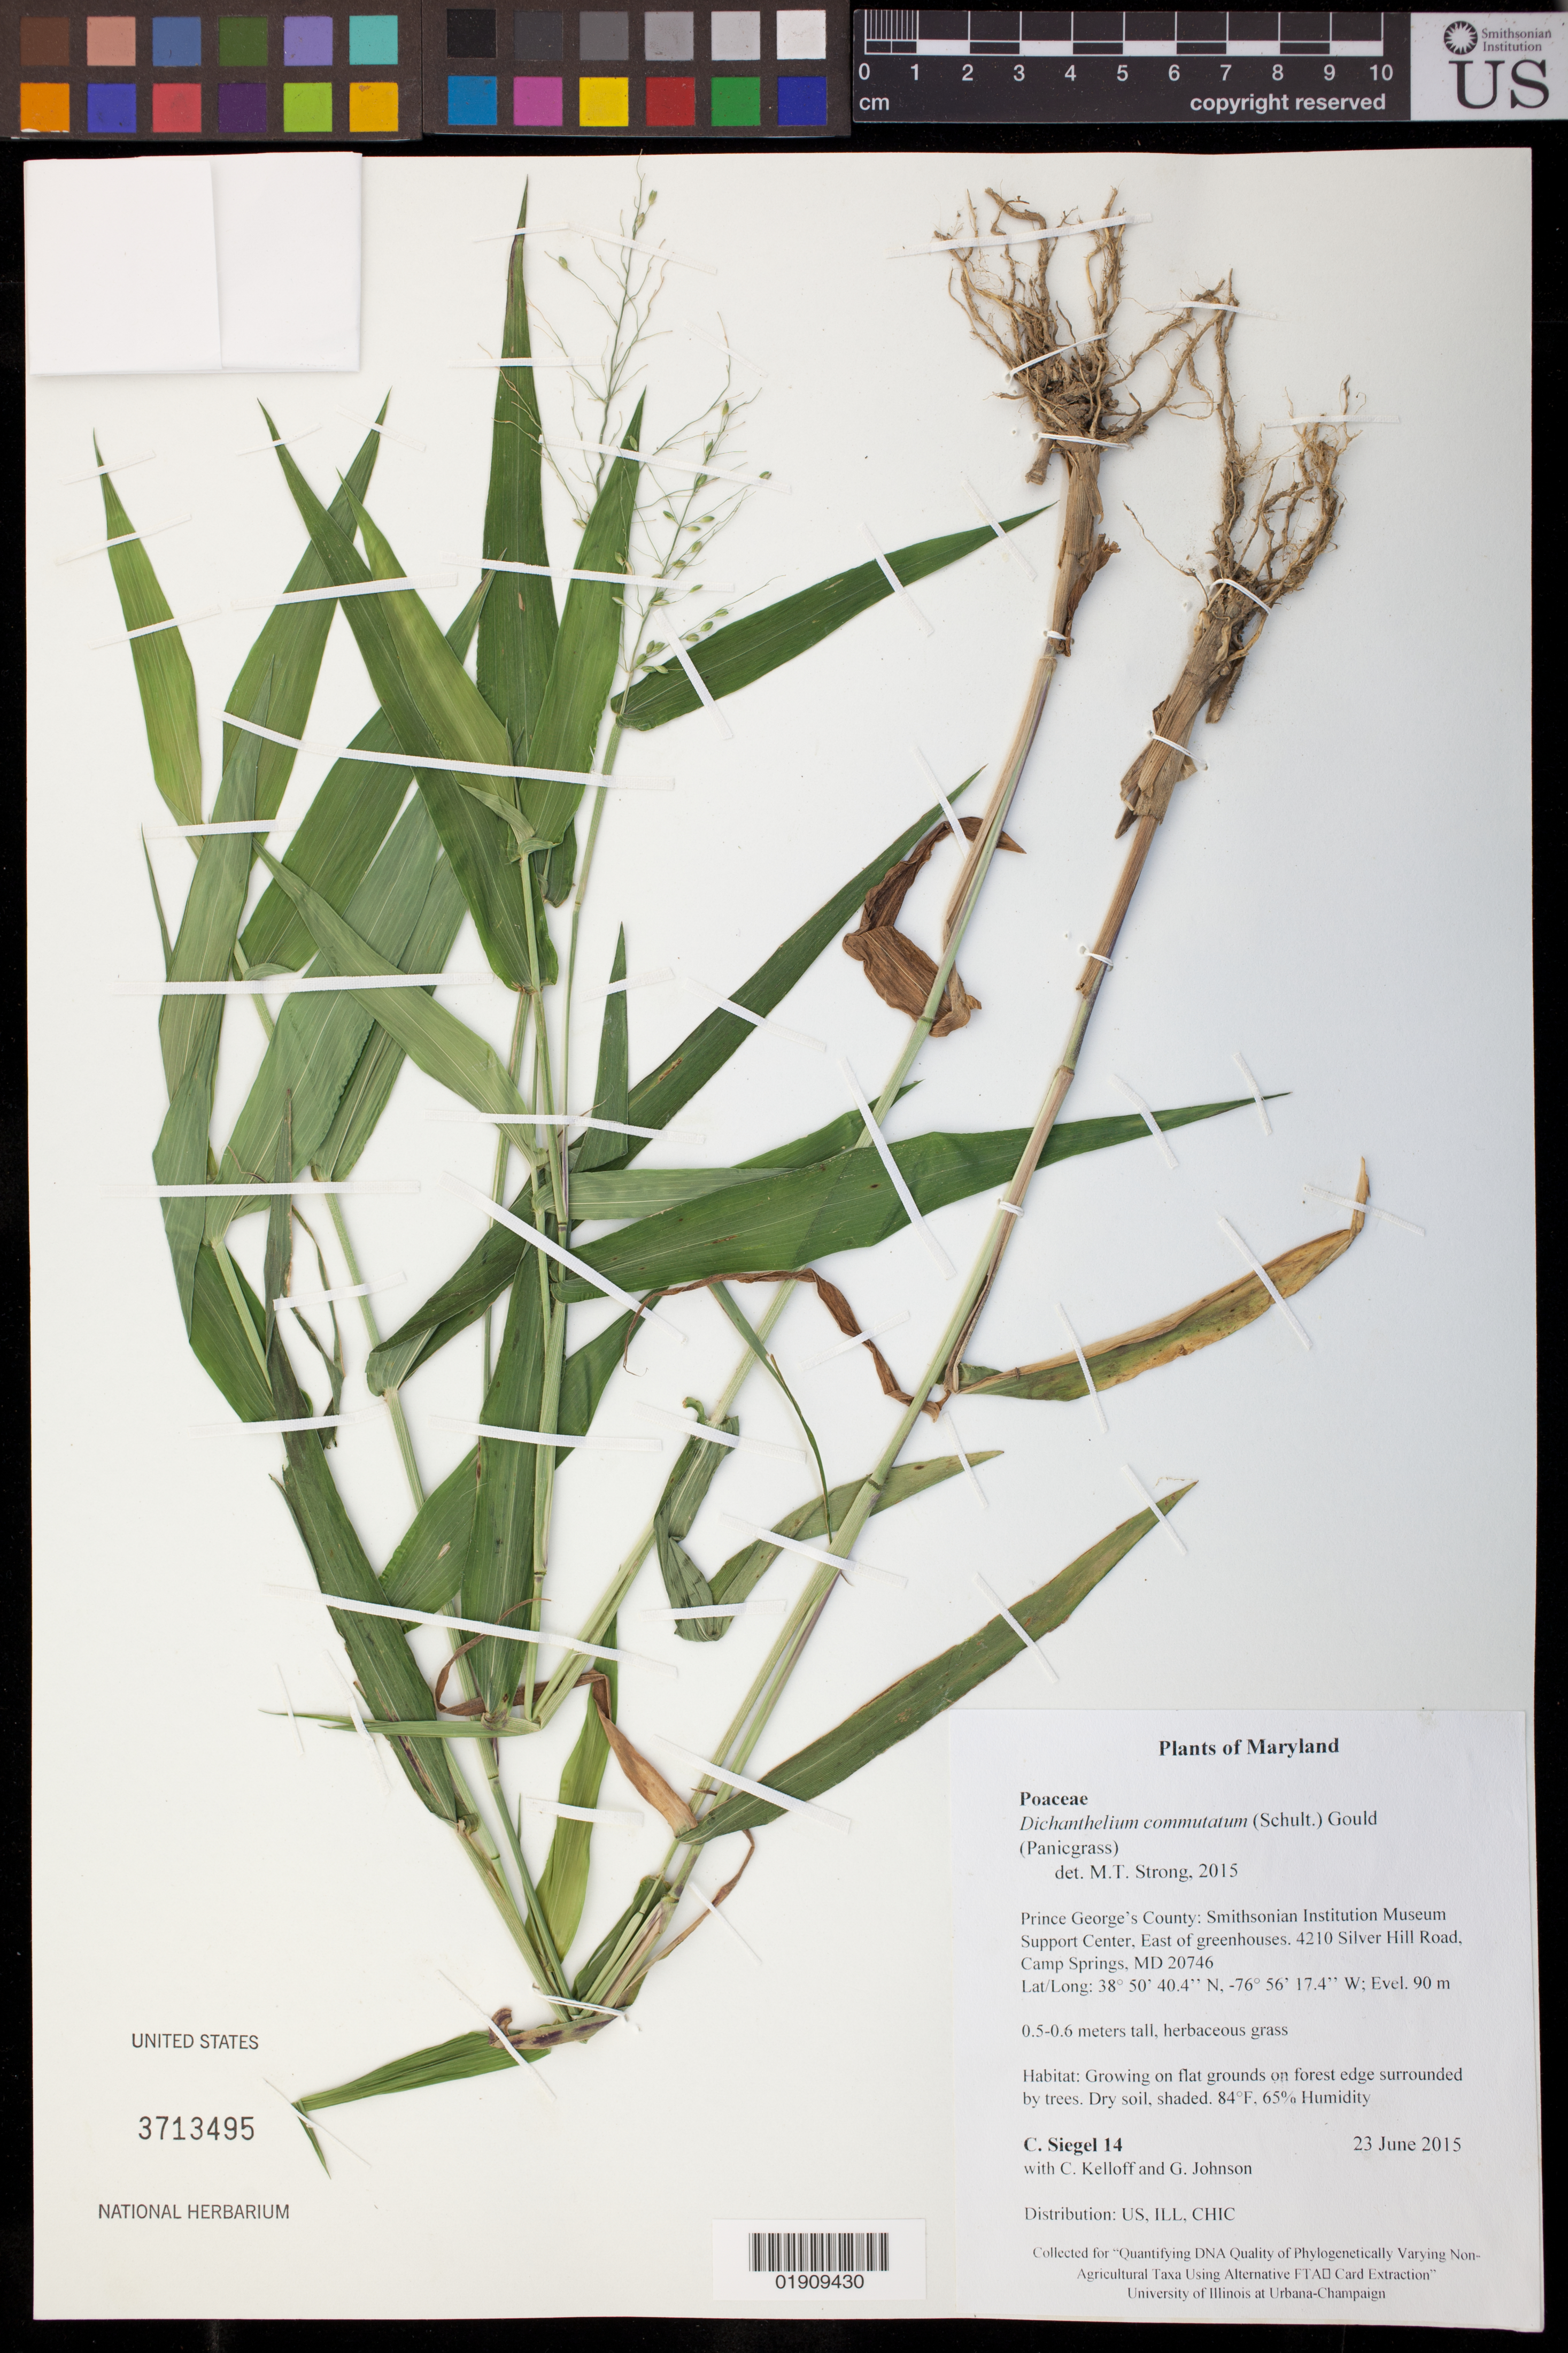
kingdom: Plantae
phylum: Tracheophyta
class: Liliopsida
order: Poales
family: Poaceae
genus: Dichanthelium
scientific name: Dichanthelium commutatum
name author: (Schult.) Gould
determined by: Strong, M. T., (US), Smithsonian Institution - National Museum of Natural History (UNITED STATES)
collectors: C. Siegel, C. L. Kelloff & G. Johnson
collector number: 14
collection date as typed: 23 June 2015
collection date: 2015-06-23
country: United States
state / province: Maryland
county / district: Prince George's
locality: Smithsonian Institution Museum Support Center, 4210 Silver Hill Road, Camp Springs, MD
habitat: Growing on flat grounds on forest edge surrounded by trees. Dry soil, shaded. 84 degrees F; 65% humidity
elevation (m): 90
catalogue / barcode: US 3713495